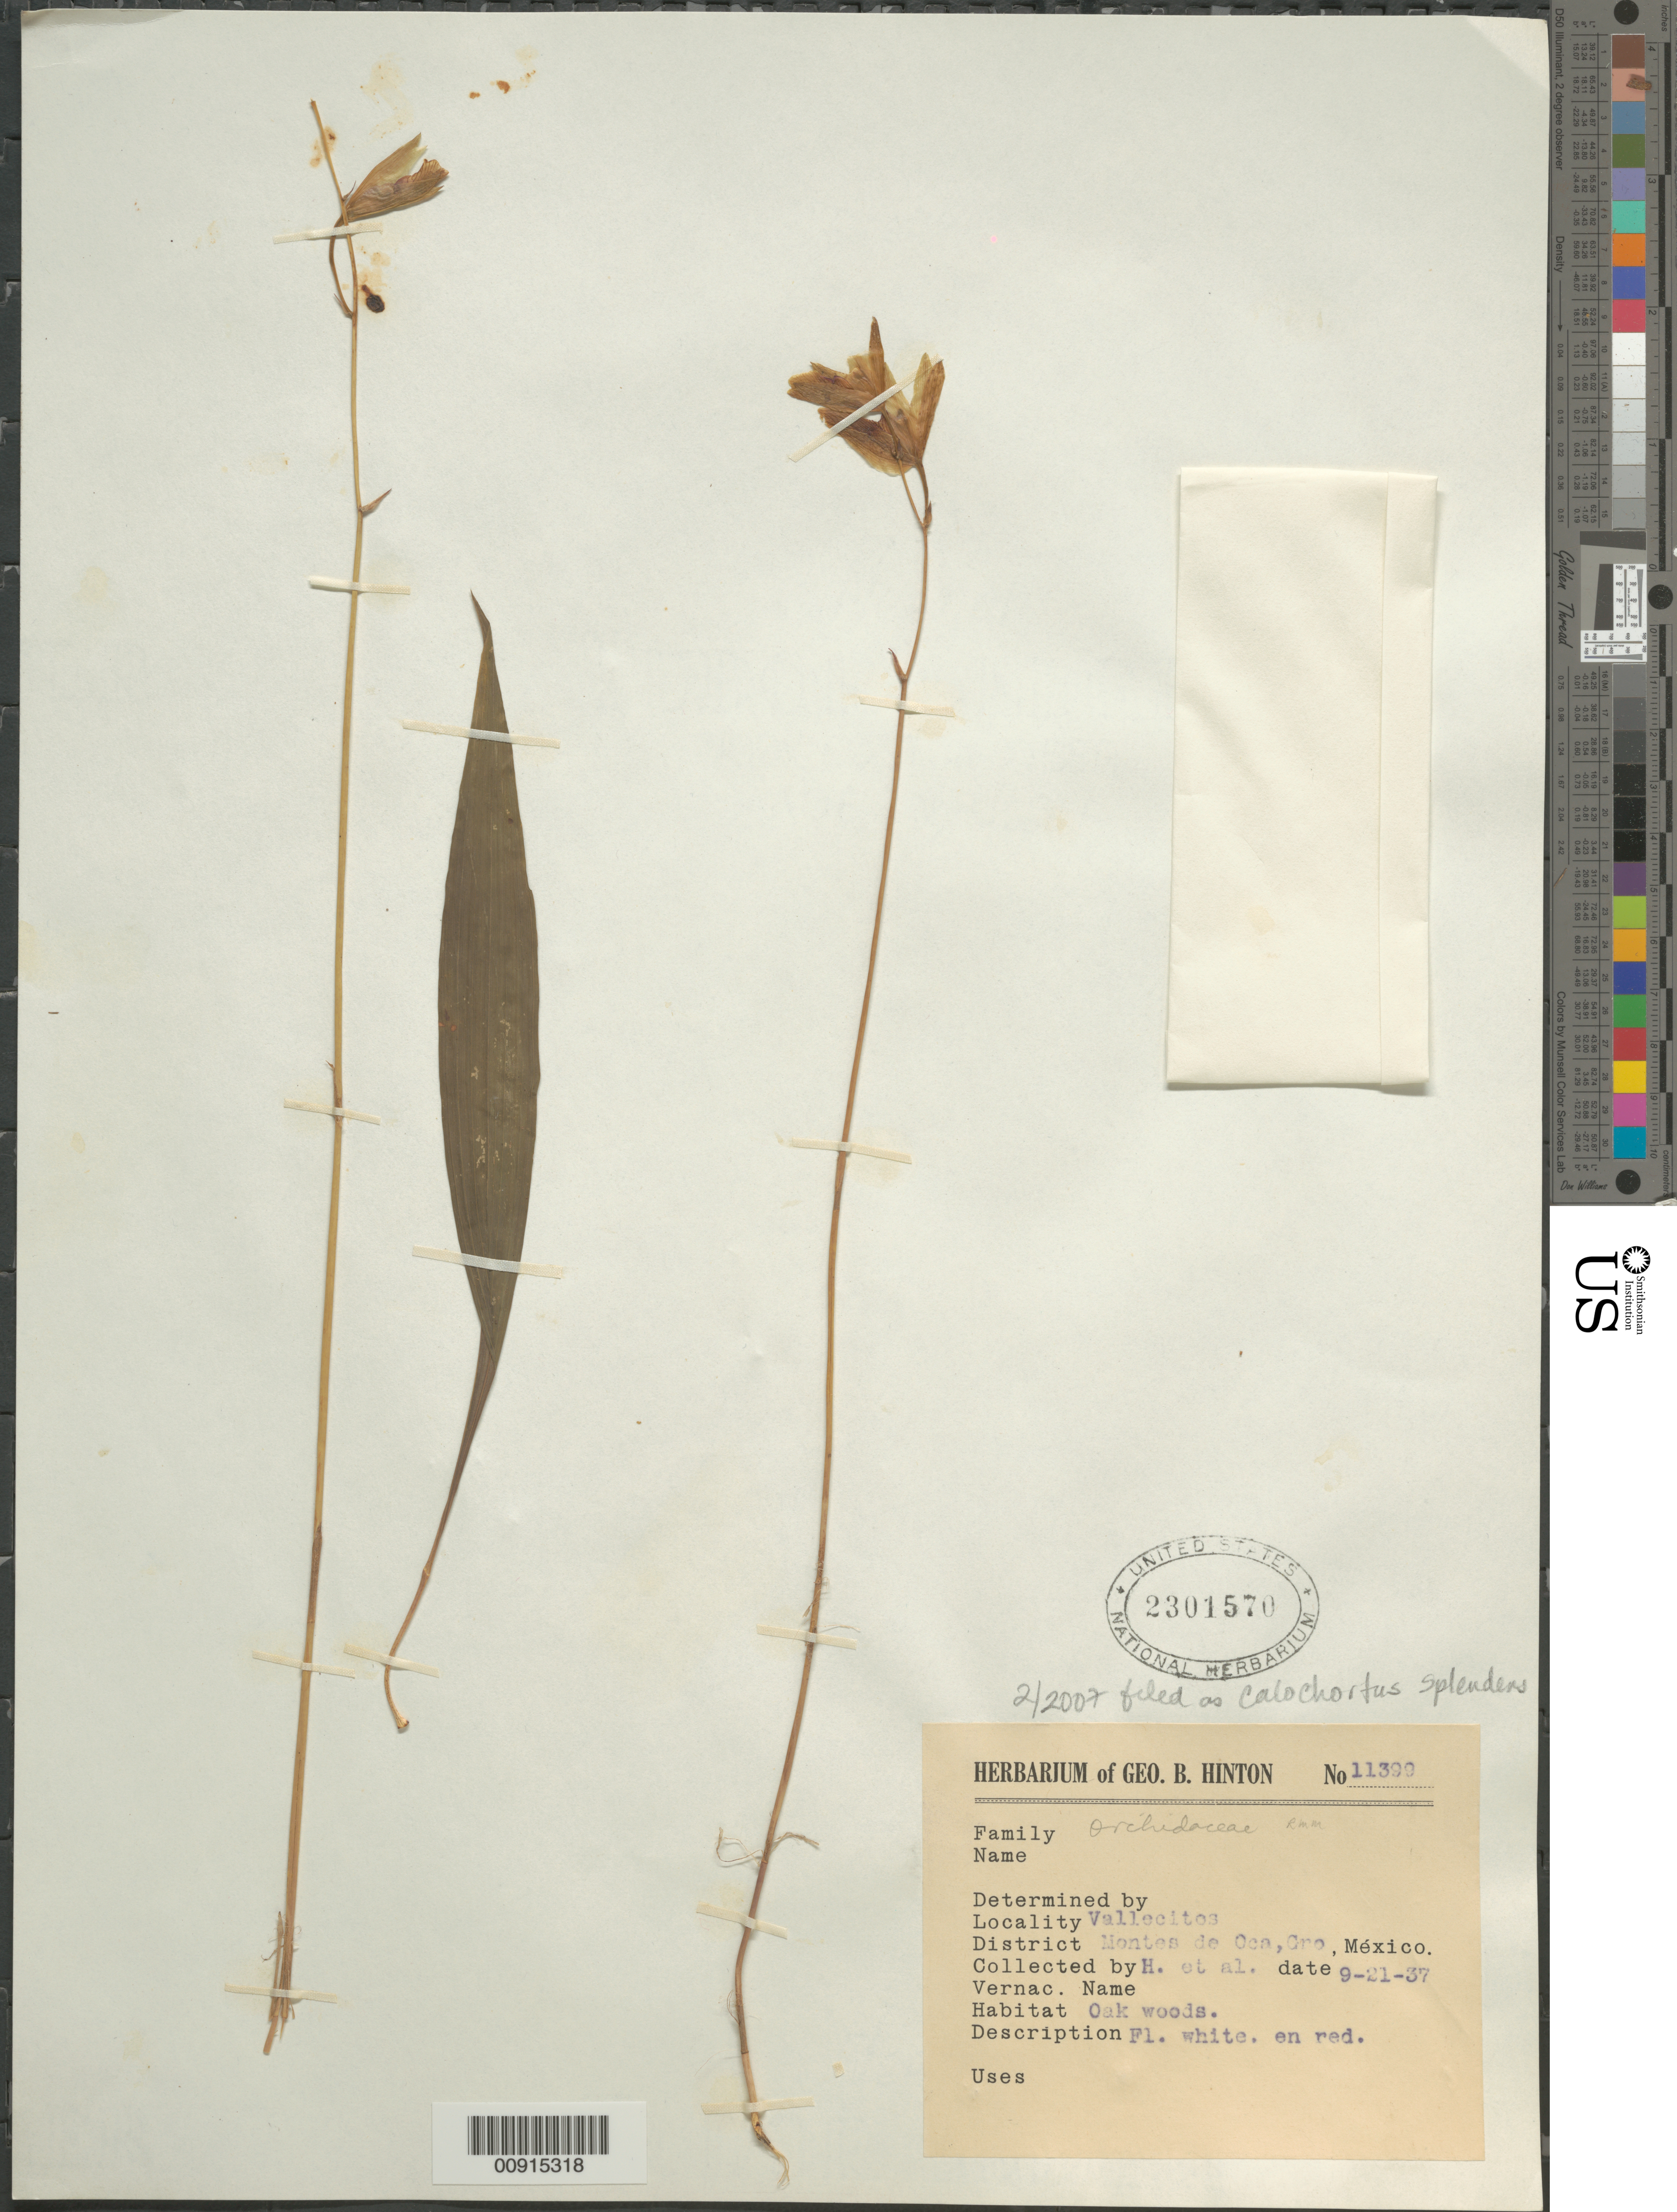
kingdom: Plantae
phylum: Tracheophyta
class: Liliopsida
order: Liliales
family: Liliaceae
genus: Calochortus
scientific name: Calochortus splendens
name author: Douglas ex Benth.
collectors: G. B. Hinton & et al.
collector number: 11399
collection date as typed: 21 Sep 1937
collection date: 1937-09-21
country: Mexico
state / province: Guerrero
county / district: Montes de Oca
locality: Vallecitos, District Montes de Oca, Guerrero.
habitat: Oak woods.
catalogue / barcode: US 2301570